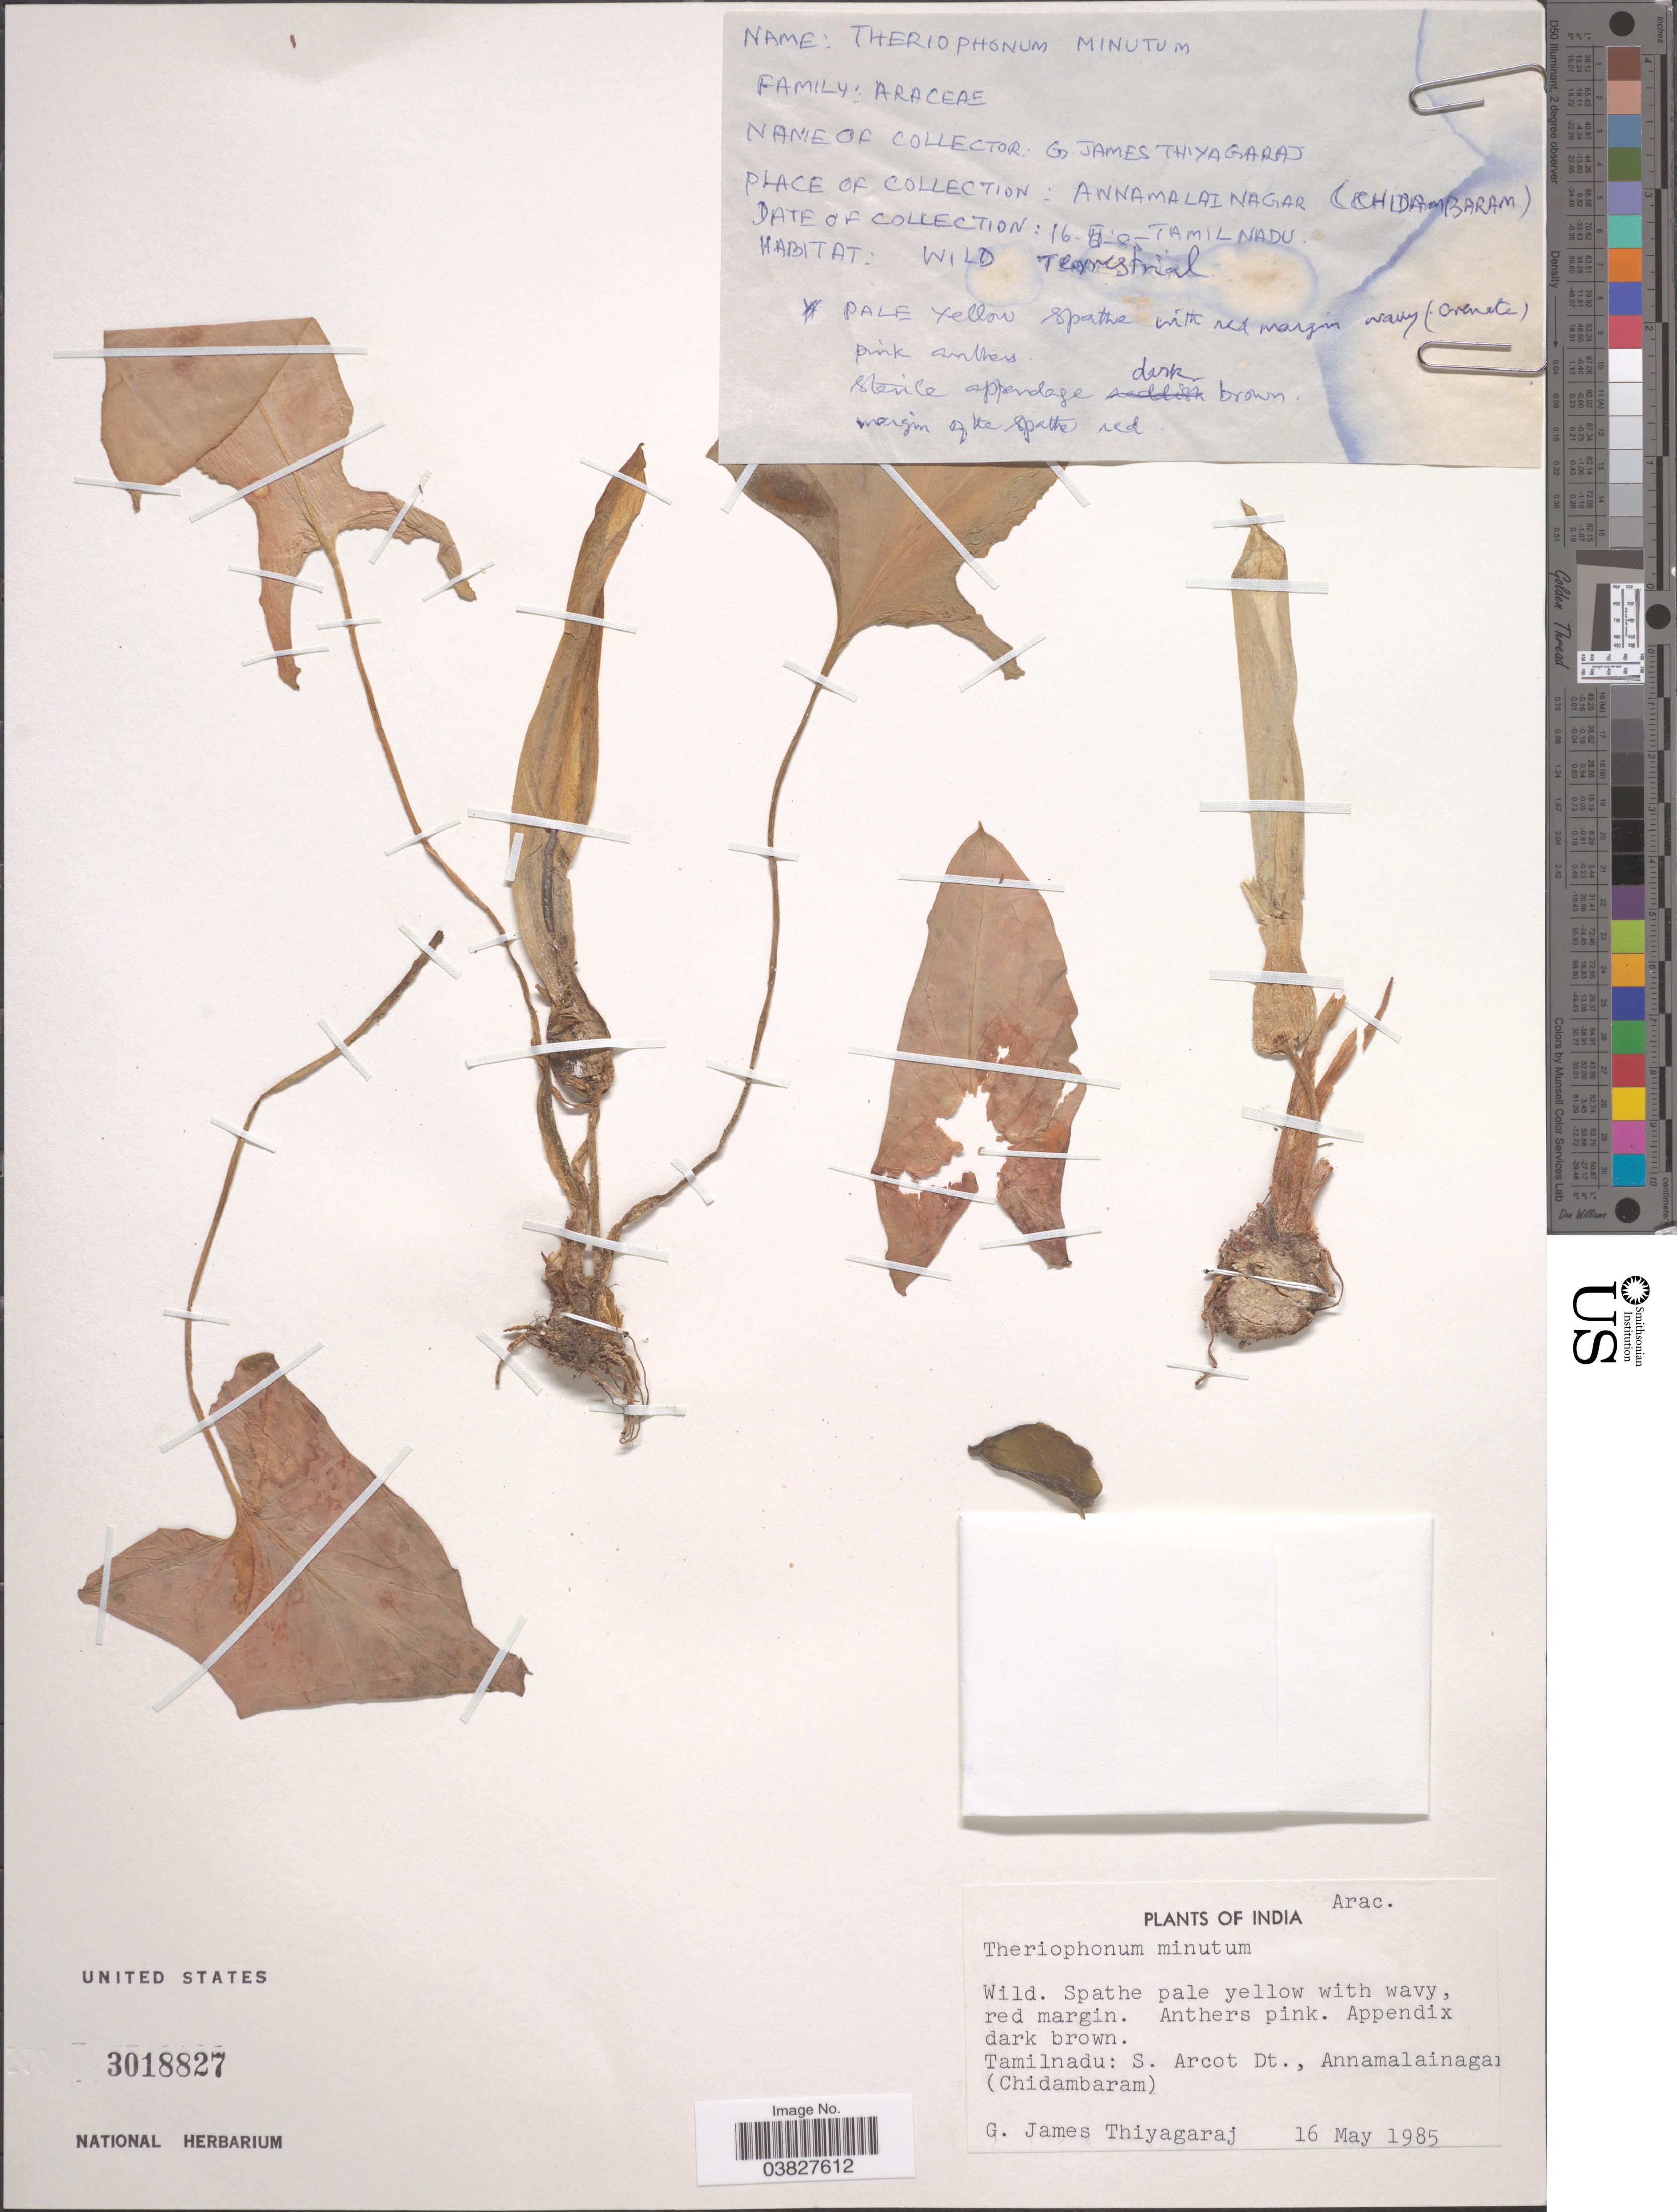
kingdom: Plantae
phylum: Tracheophyta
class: Liliopsida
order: Alismatales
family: Araceae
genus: Theriophonum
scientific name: Theriophonum minutum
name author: (Willd.) Baill.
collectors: G. Thiyagaraj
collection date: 1985-05-16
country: India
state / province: Tamil Nadu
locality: Tamilnadu: S. Arcot Dt., Annamalainagar (Chidambaram).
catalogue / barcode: US 3018827